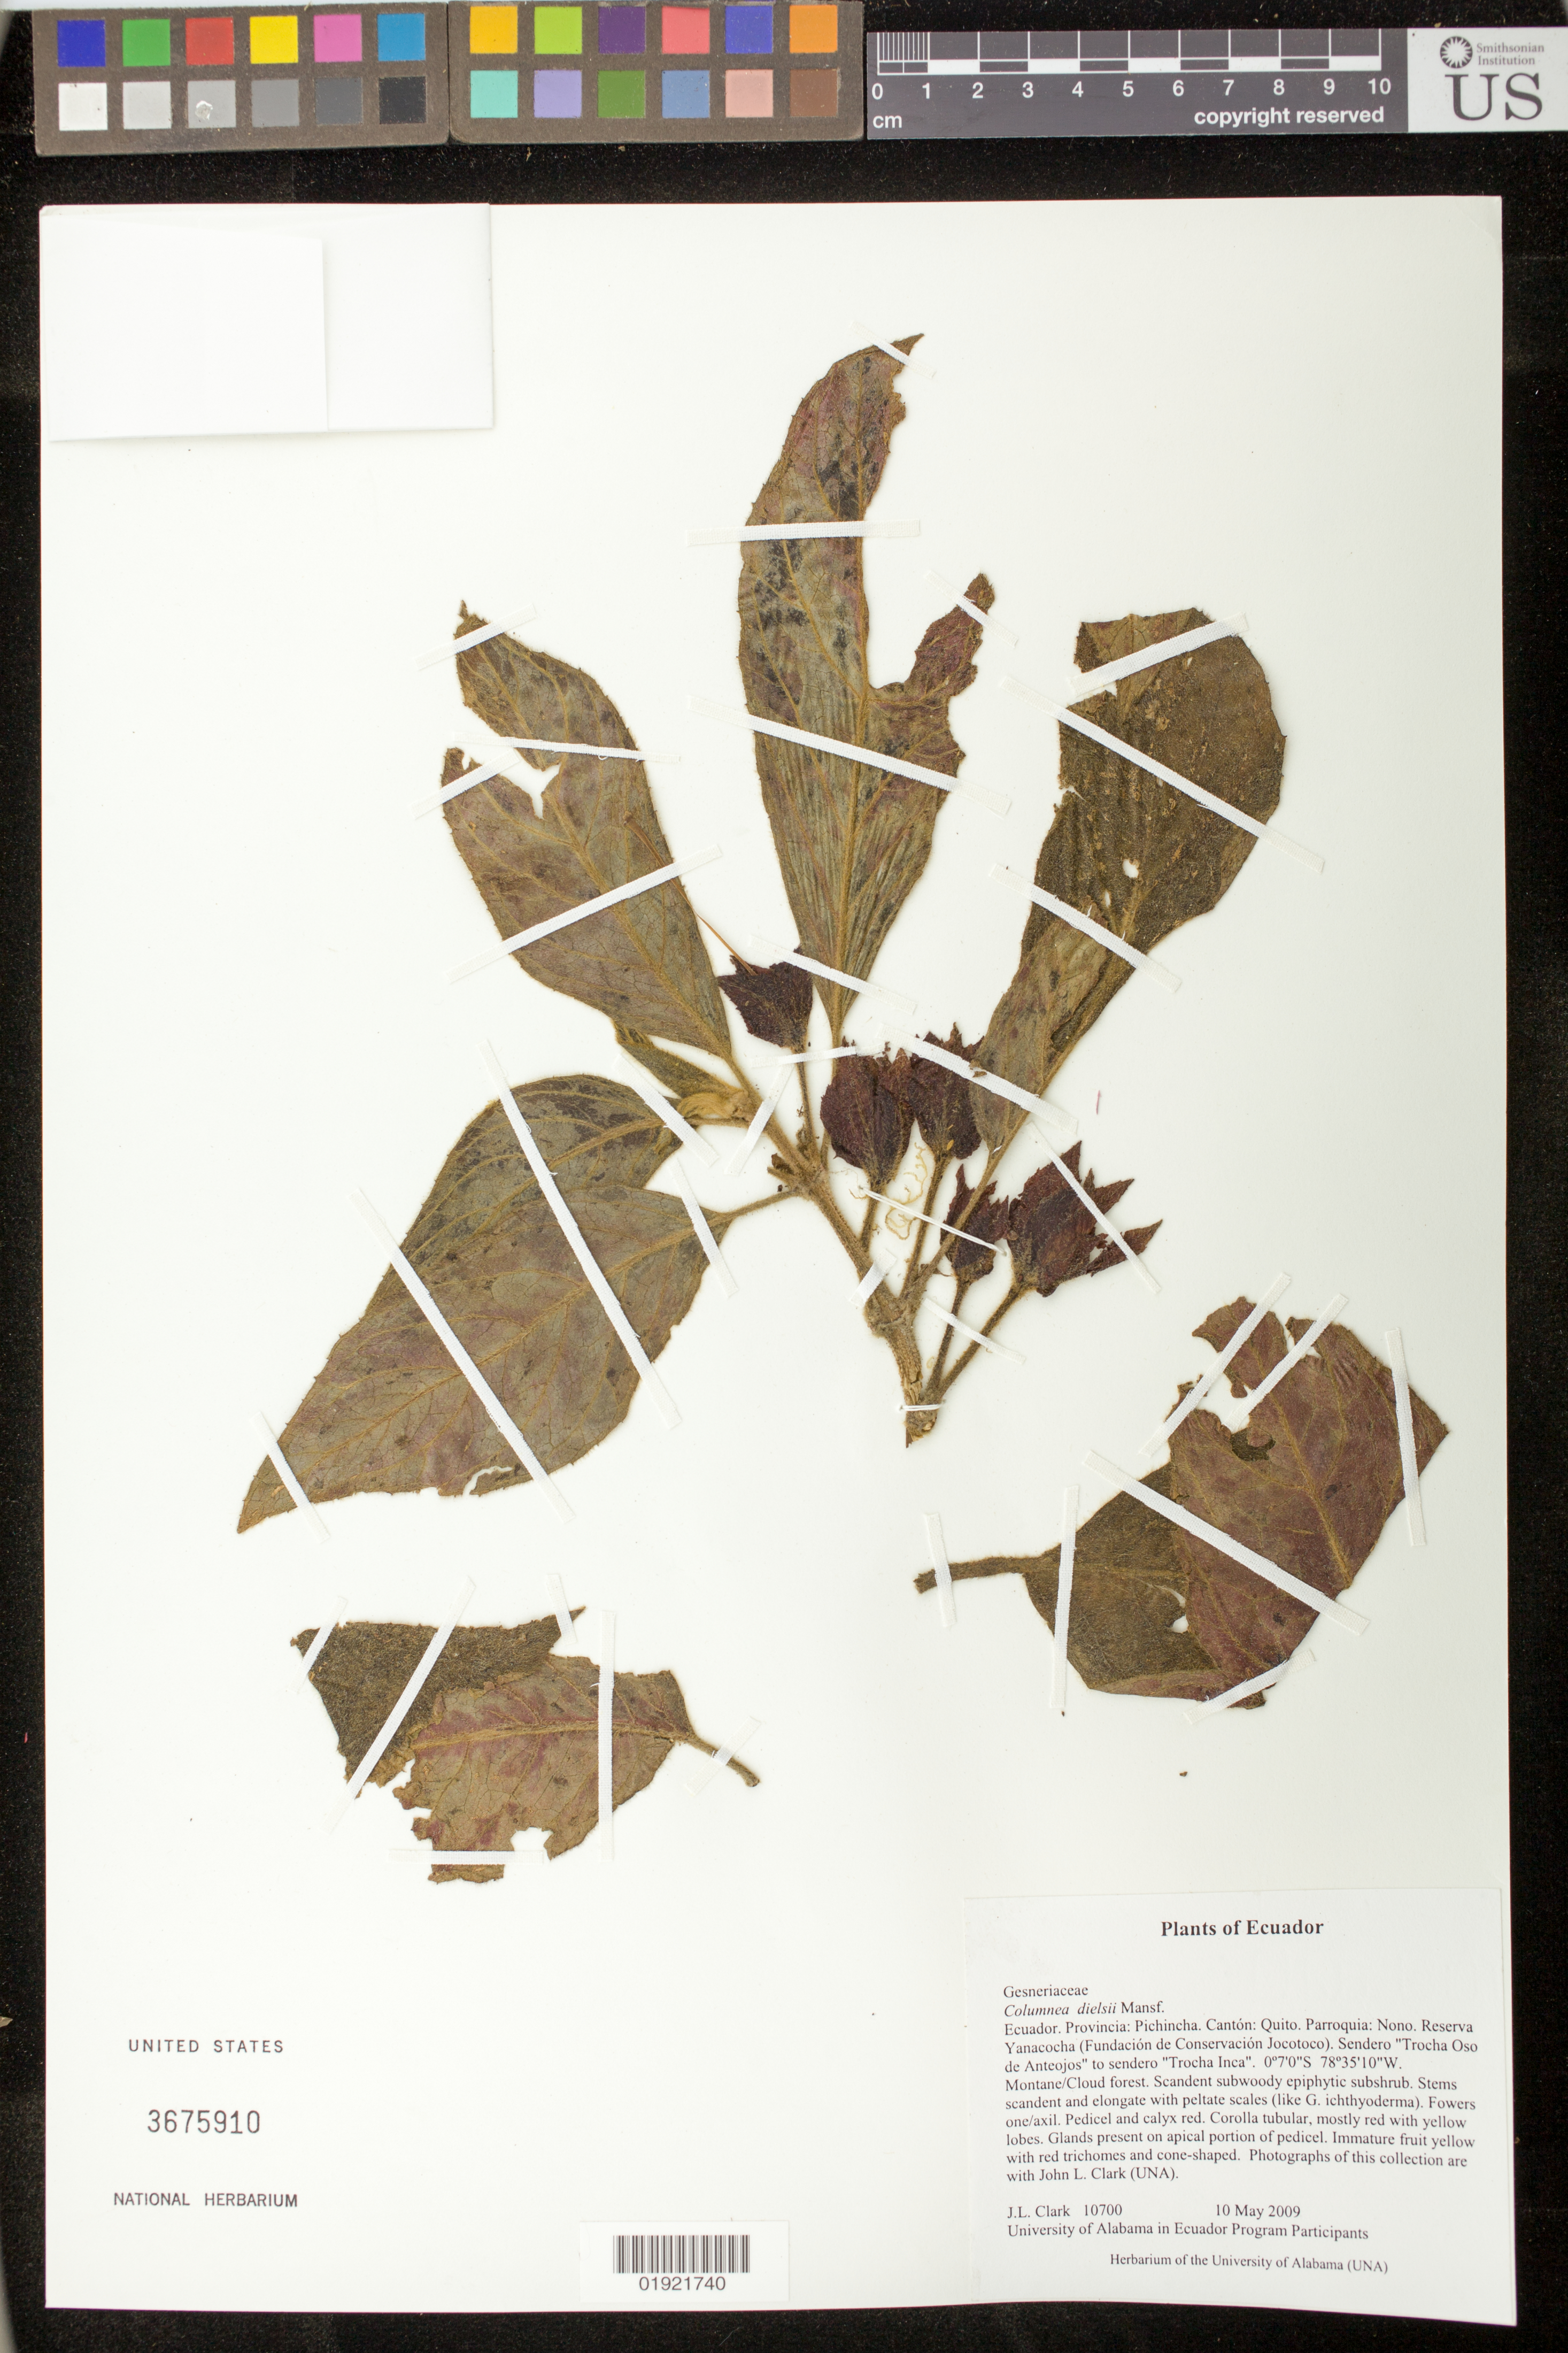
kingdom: Plantae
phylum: Tracheophyta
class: Magnoliopsida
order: Lamiales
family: Gesneriaceae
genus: Columnea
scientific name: Columnea dielsii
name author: Mansf.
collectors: J. L. Clark & University of Alabama in Ecuador Program participants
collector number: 10700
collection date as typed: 10 May 2009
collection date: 2009-05-10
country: Ecuador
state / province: Pichincha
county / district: Quito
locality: Parroquia: Nono. Reserva Yanacocha (Fundacion de Conservacion Jocotoco). Sendero "Trocha Oso de Anteojos" to sendero "Trocha Inca".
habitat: Montane/Cloud forest.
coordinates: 0 07 0 S, 78 35 10 W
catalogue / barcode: US 3675910